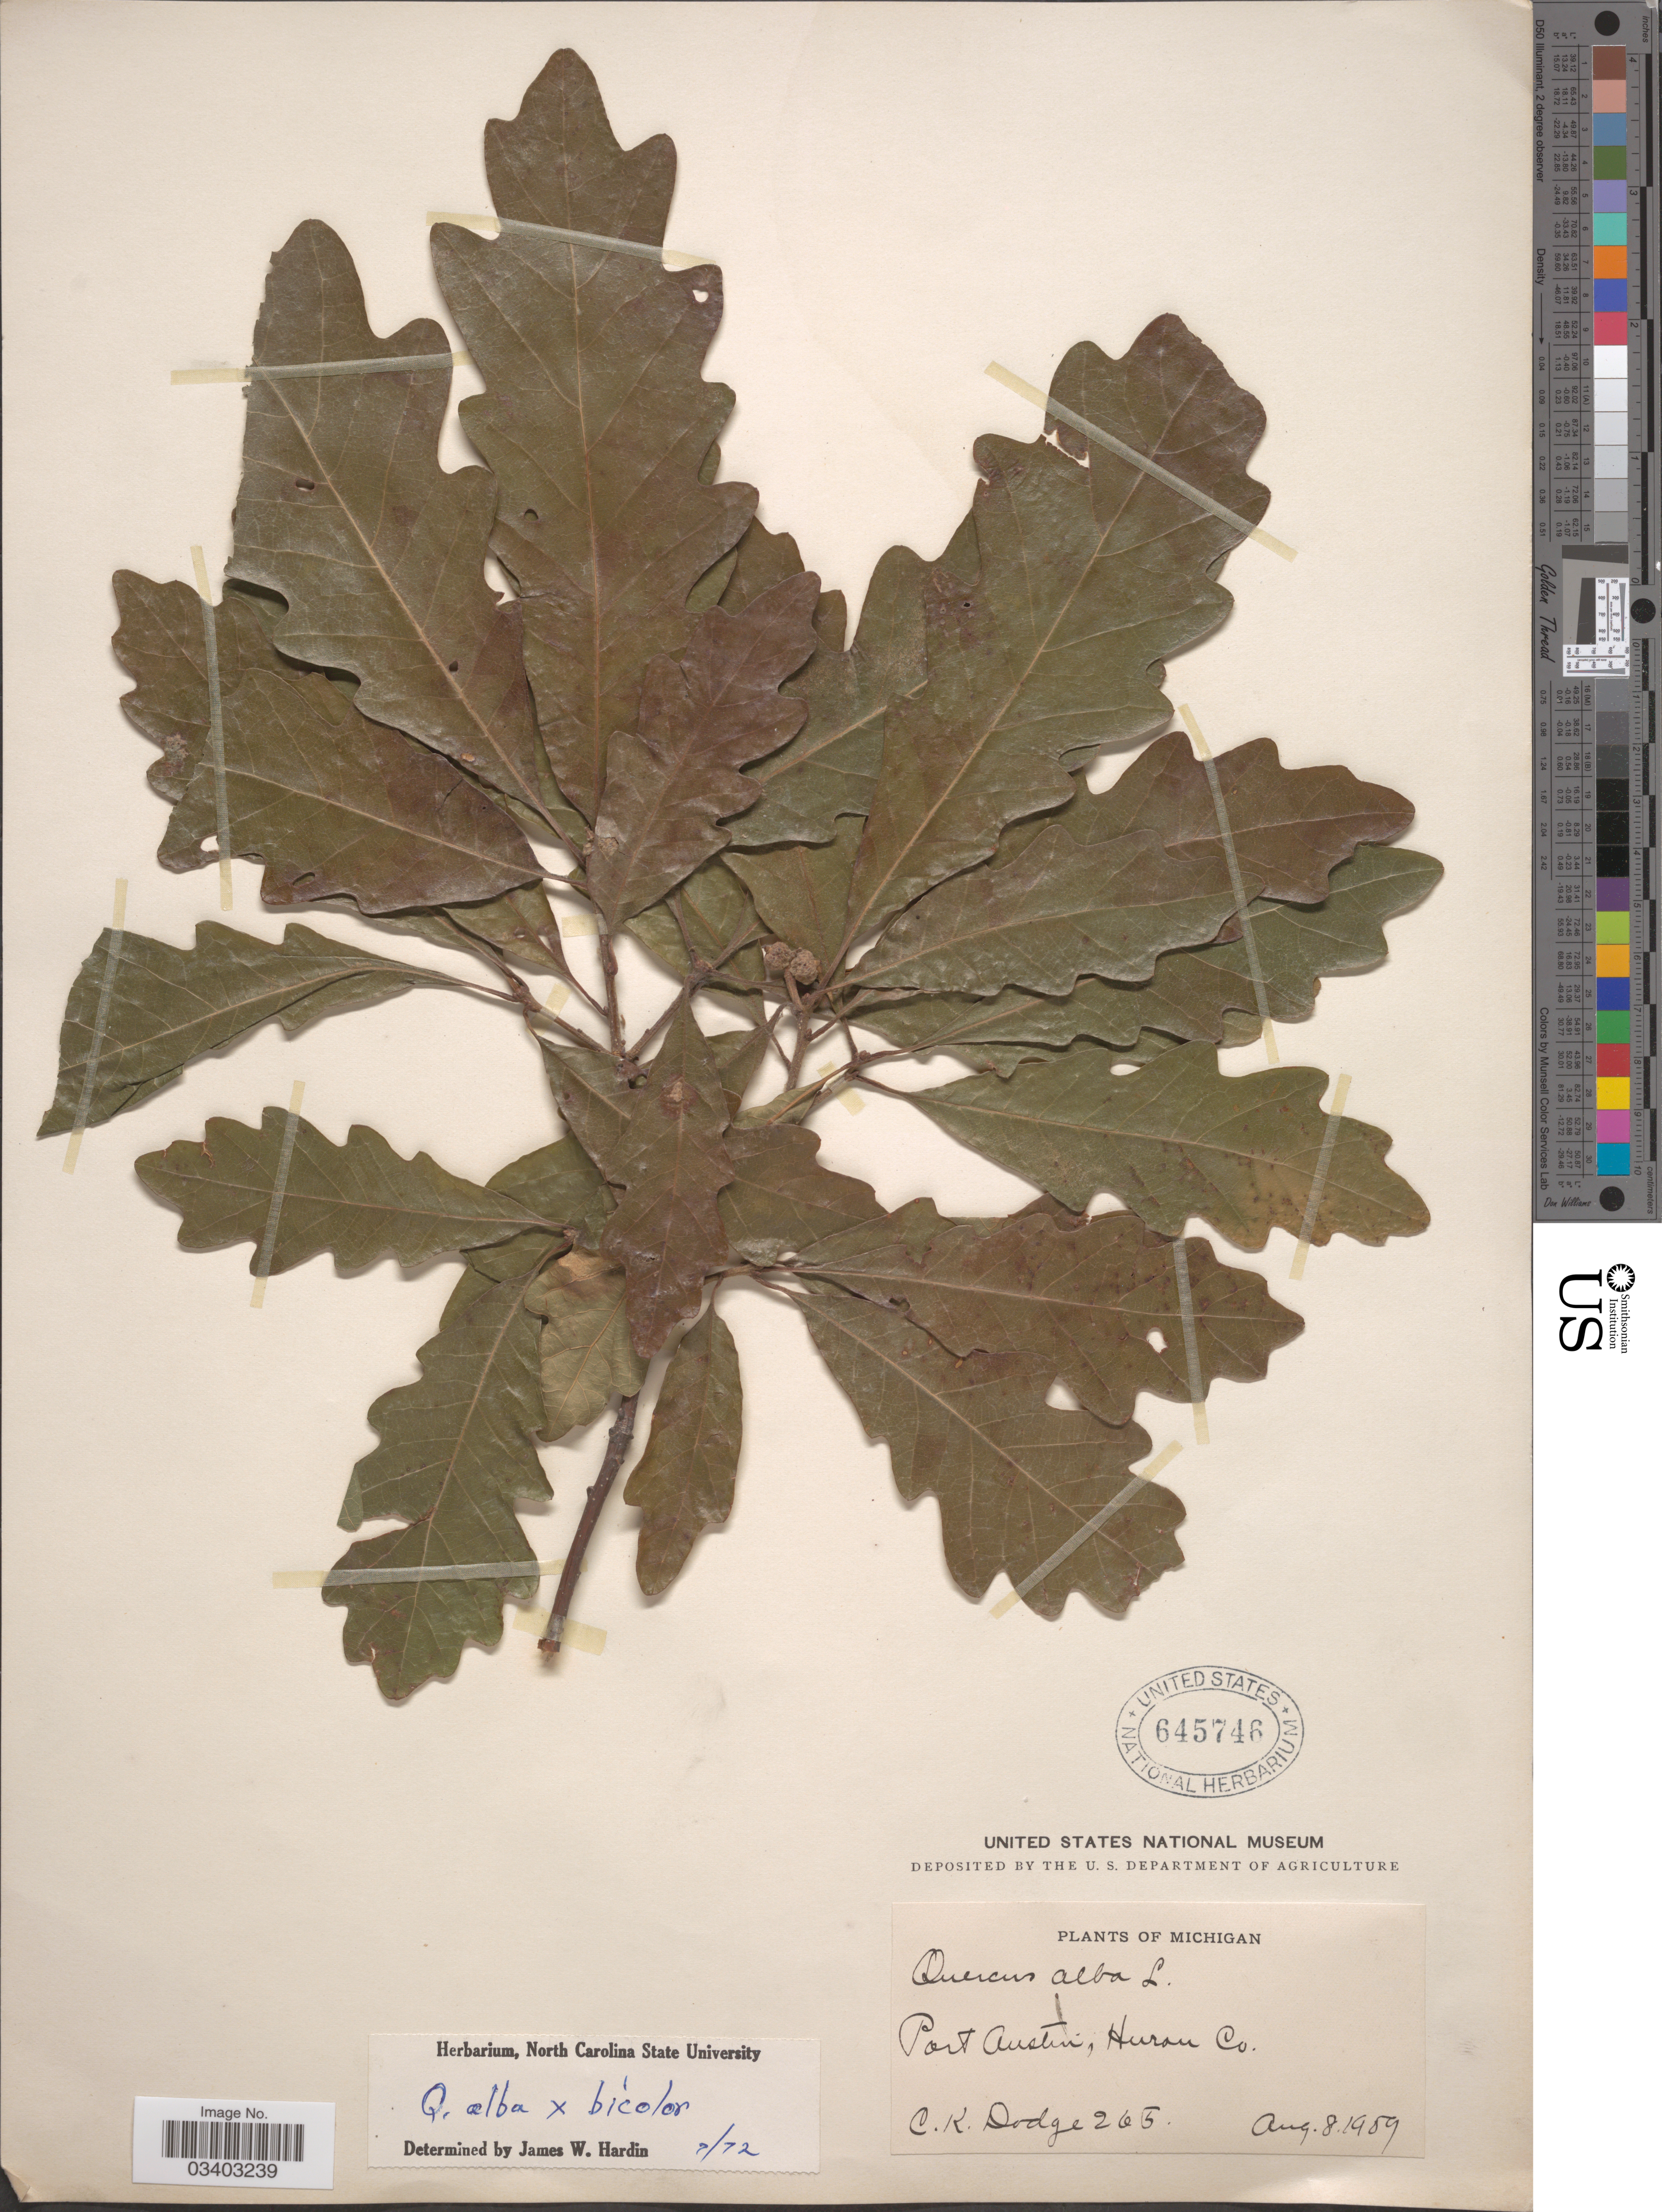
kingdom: Plantae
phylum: Tracheophyta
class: Magnoliopsida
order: Fagales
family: Fagaceae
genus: Quercus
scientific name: Quercus alba x Q. bicolor Willd.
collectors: C. Dodge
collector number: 265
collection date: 1909-08-08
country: United States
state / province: Michigan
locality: Port Austin, Huron Co.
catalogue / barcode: US 645746